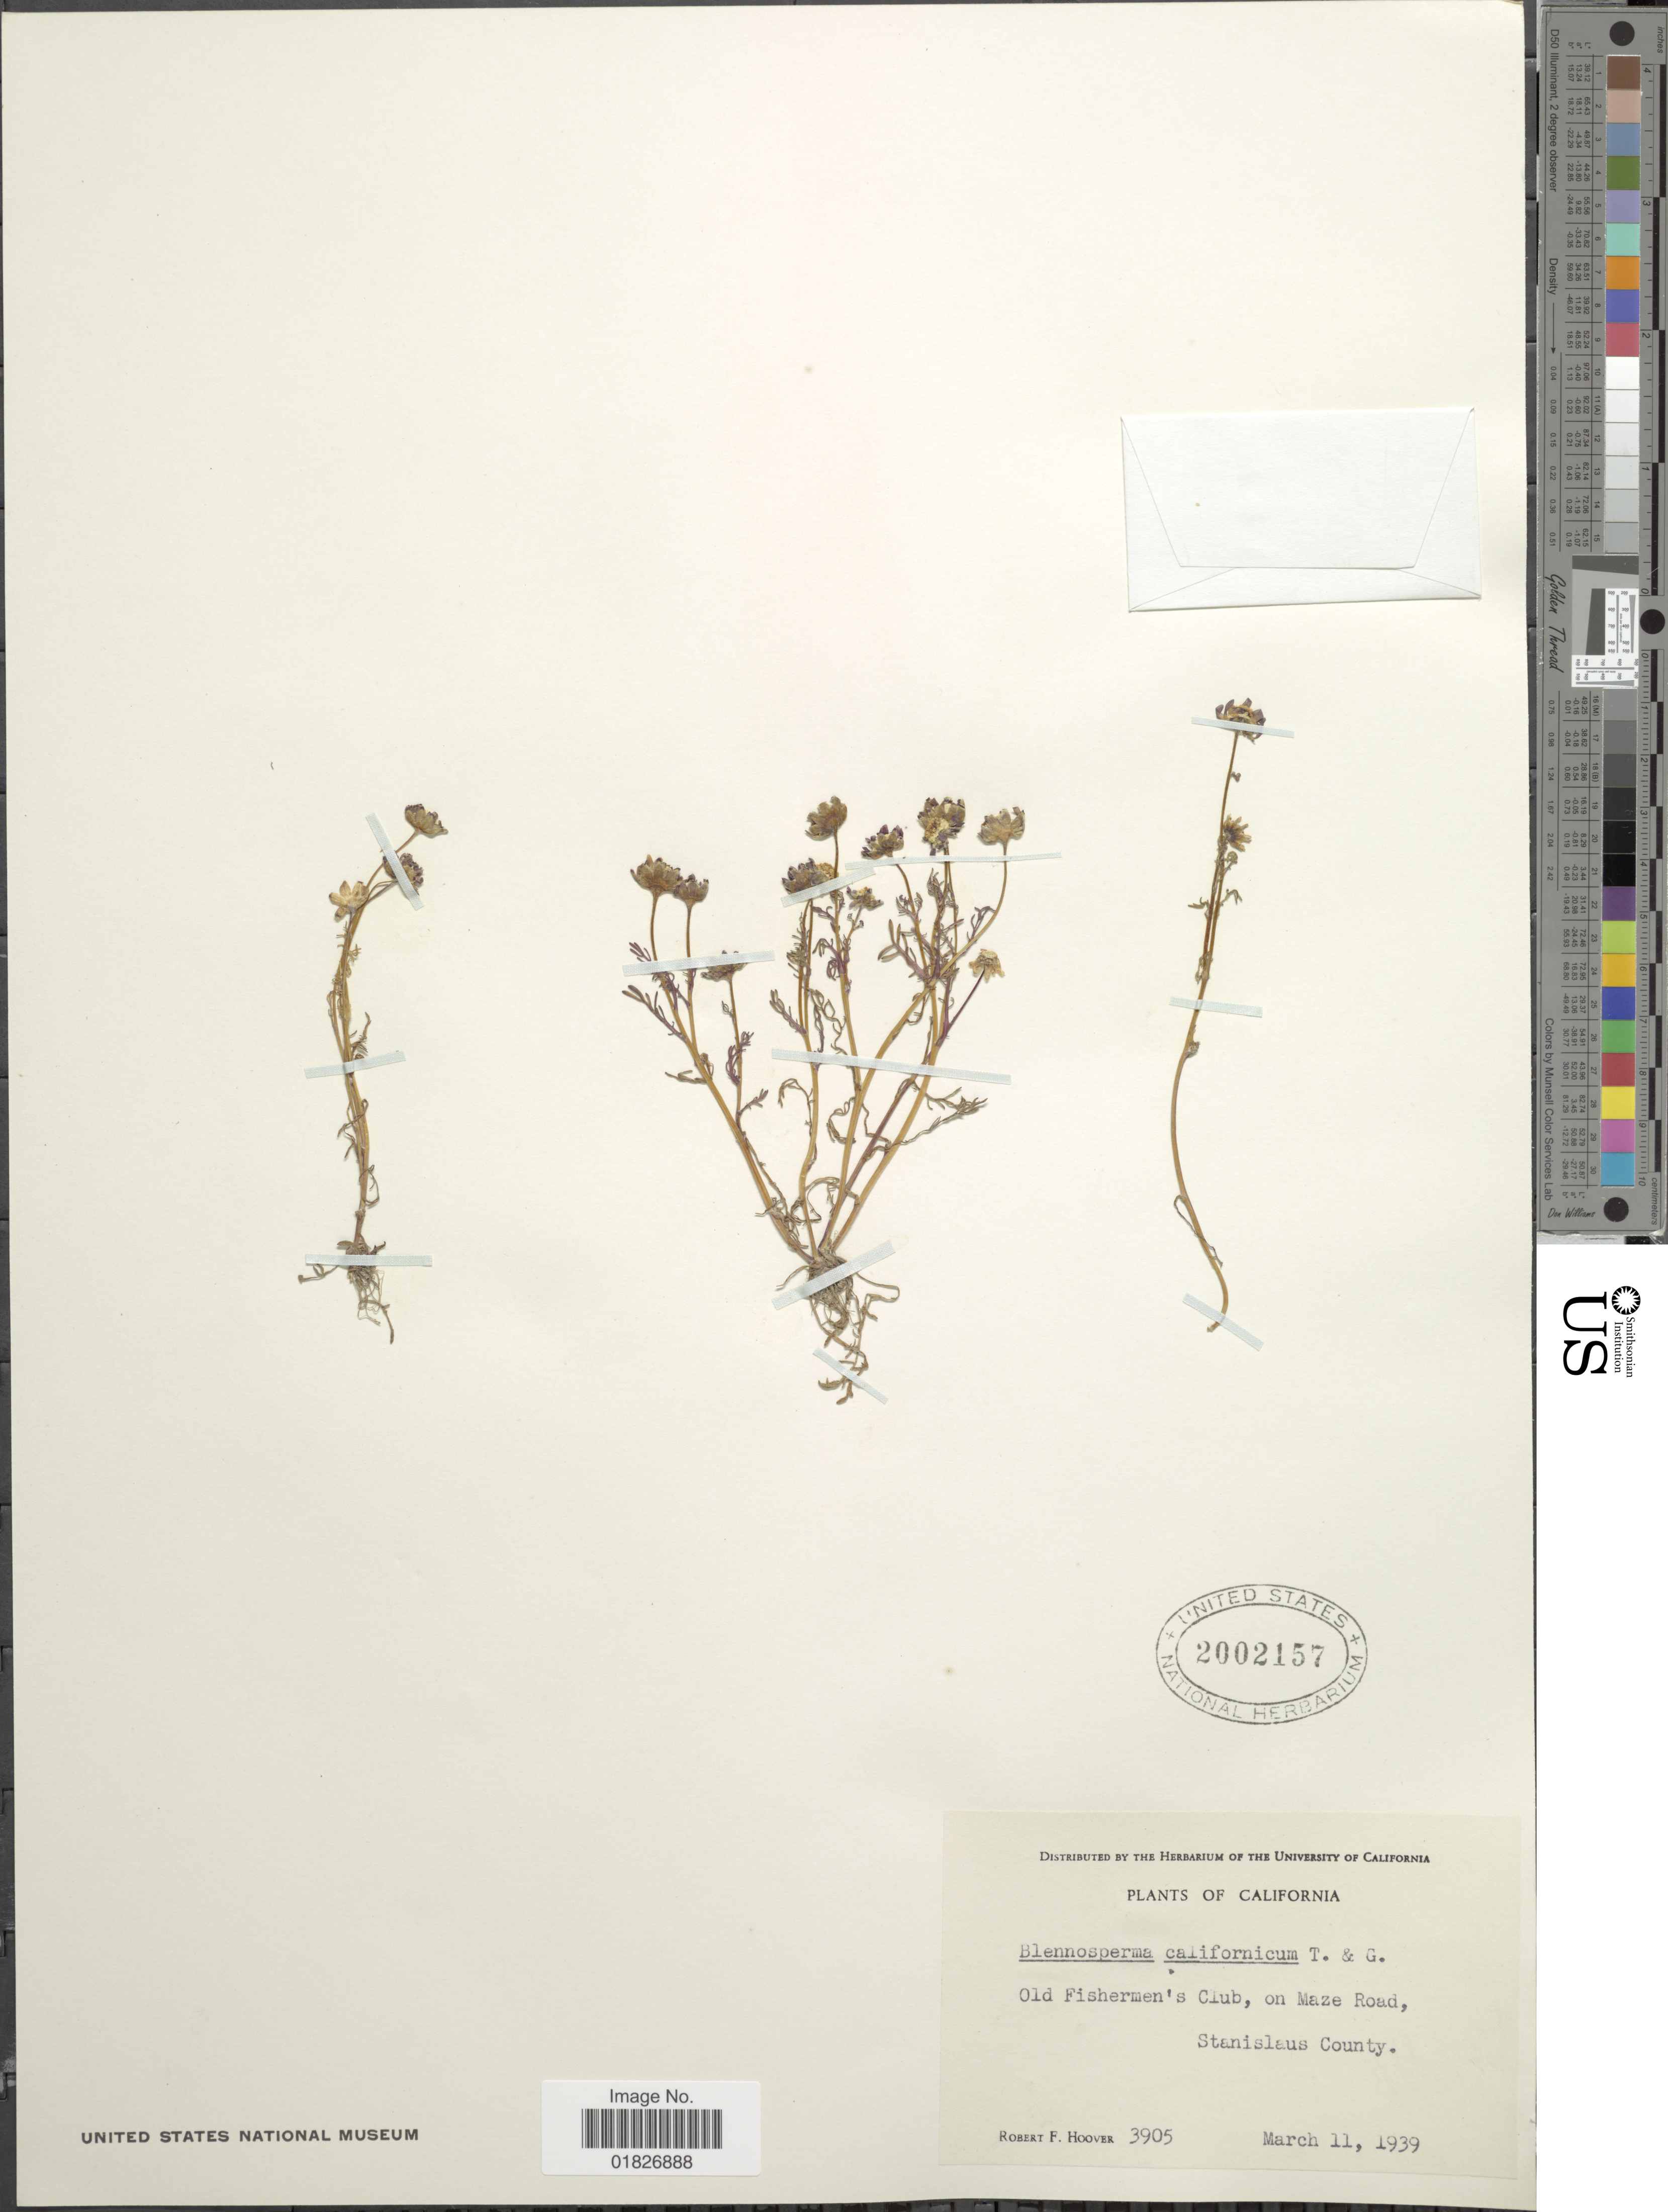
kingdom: Plantae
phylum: Tracheophyta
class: Magnoliopsida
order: Asterales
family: Asteraceae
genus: Blennosperma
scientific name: Blennosperma nanum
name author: (Hook.) S.F. Blake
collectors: R. F. Hoover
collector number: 3905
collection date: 1939-03-11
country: United States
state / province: California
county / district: Stanislaus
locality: Old Fishermen's Club, on Maze Road, Stanislaus County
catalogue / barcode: US 2002157